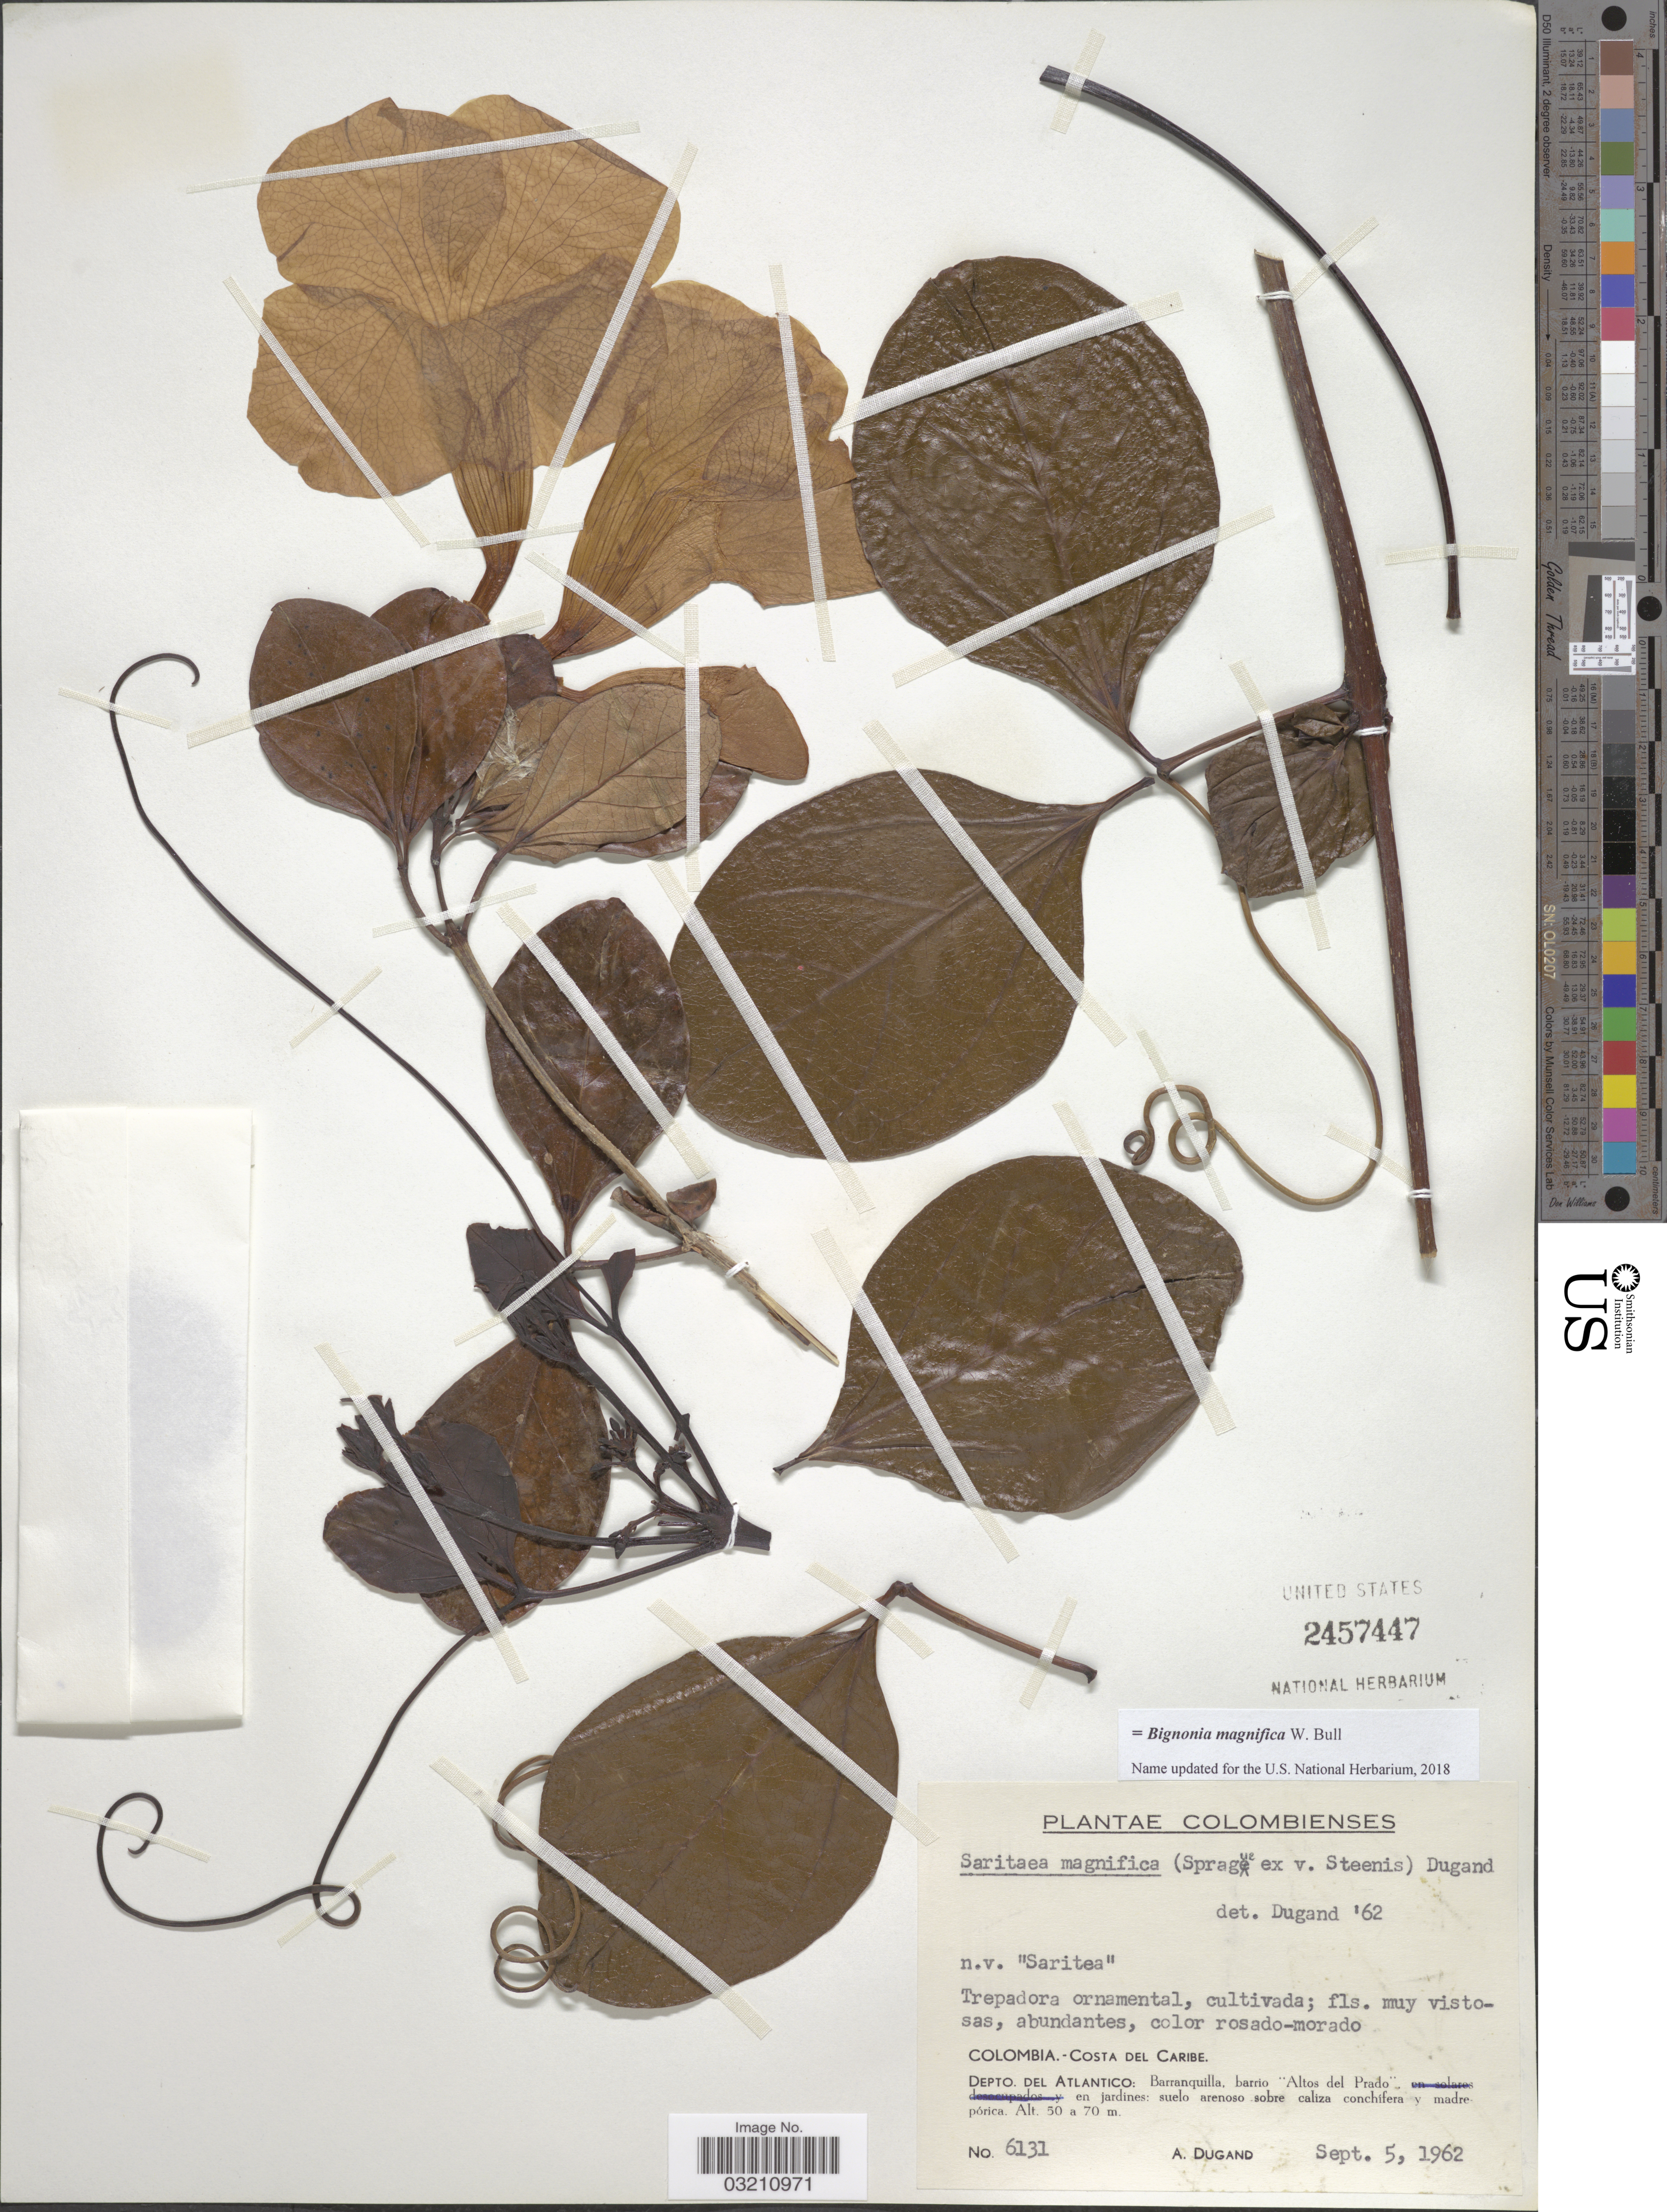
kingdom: Plantae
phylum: Tracheophyta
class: Magnoliopsida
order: Lamiales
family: Bignoniaceae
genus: Bignonia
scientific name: Bignonia magnifica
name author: W. Bull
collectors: A. Dugand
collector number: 6131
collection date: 1962-09-05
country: Colombia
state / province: Atlántico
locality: Costa del Caribe. Depto. del Atlantico: Barranquillo barrio "Altos del Prado" en jardines.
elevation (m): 50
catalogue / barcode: US 2457447